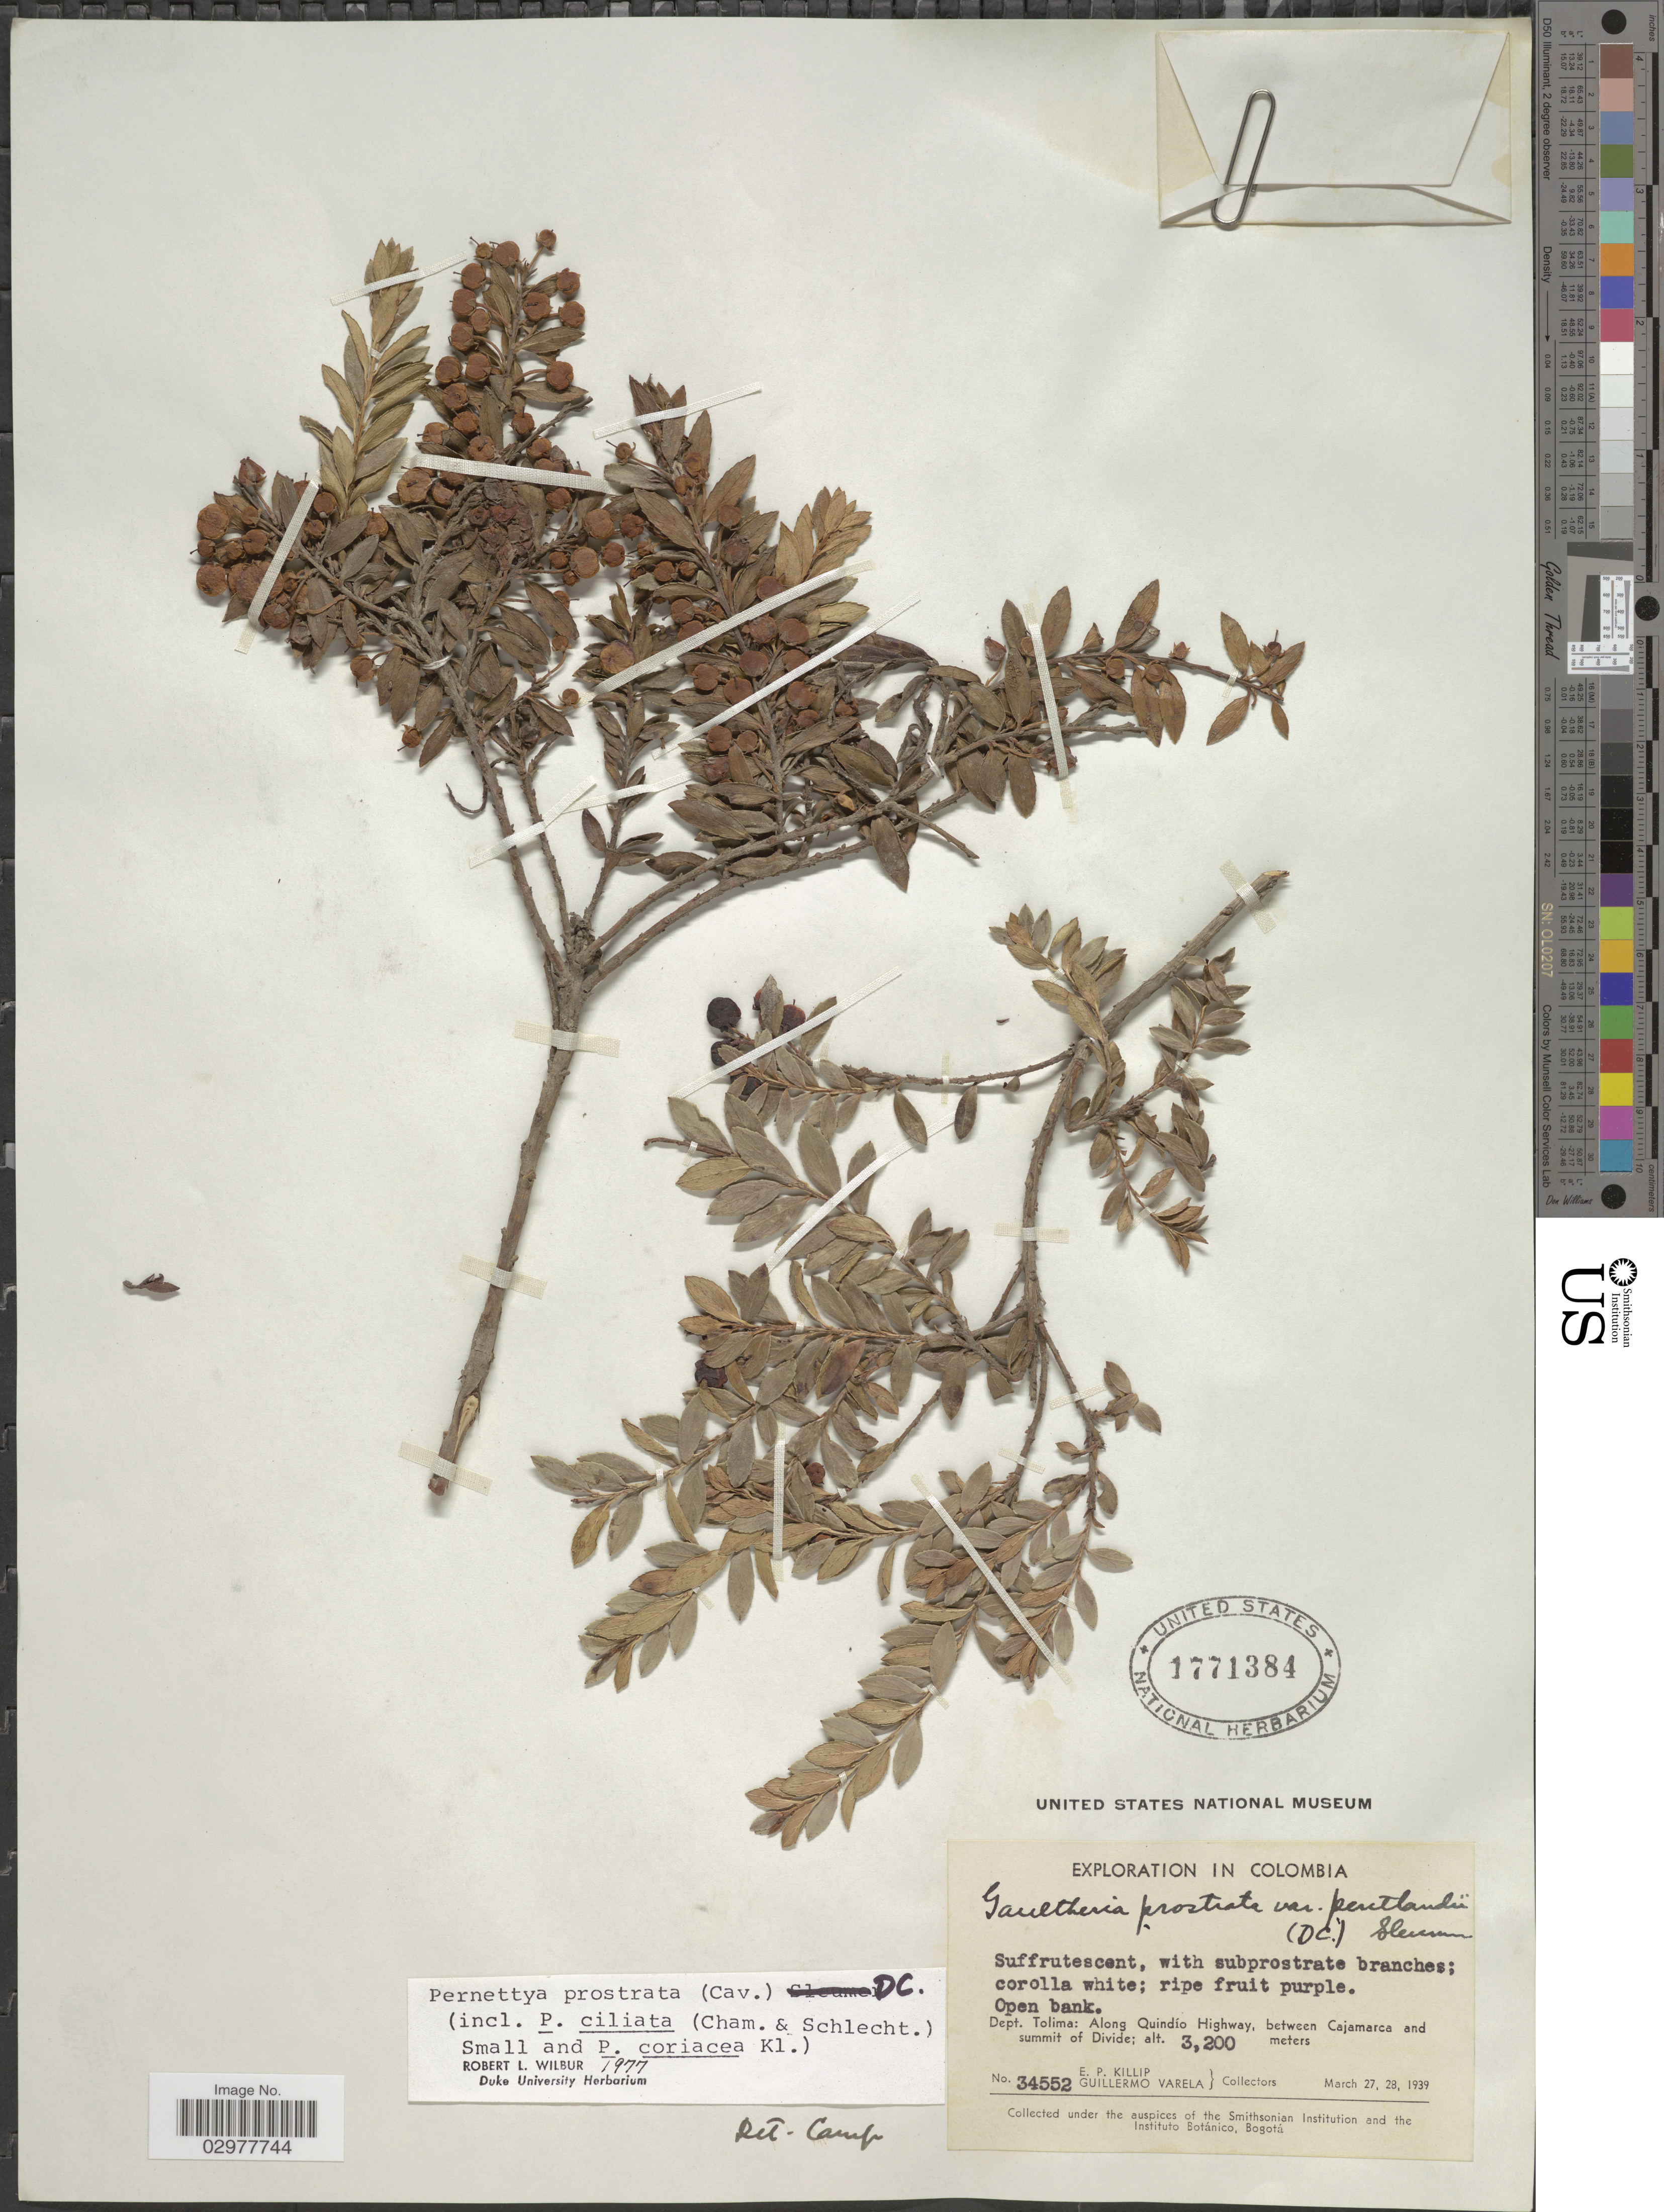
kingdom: Plantae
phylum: Tracheophyta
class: Magnoliopsida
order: Ericales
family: Ericaceae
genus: Pernettya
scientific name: Pernettya prostrata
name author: (Cav.) DC.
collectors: E. P. Killip & G. Valera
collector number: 34552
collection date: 1939-03-27/1939-03-28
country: Colombia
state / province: Tolima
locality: Dept. Tolima: Along Quindio Highway, between Cajamarca and summit of Divide.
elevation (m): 3200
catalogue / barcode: US 1771384